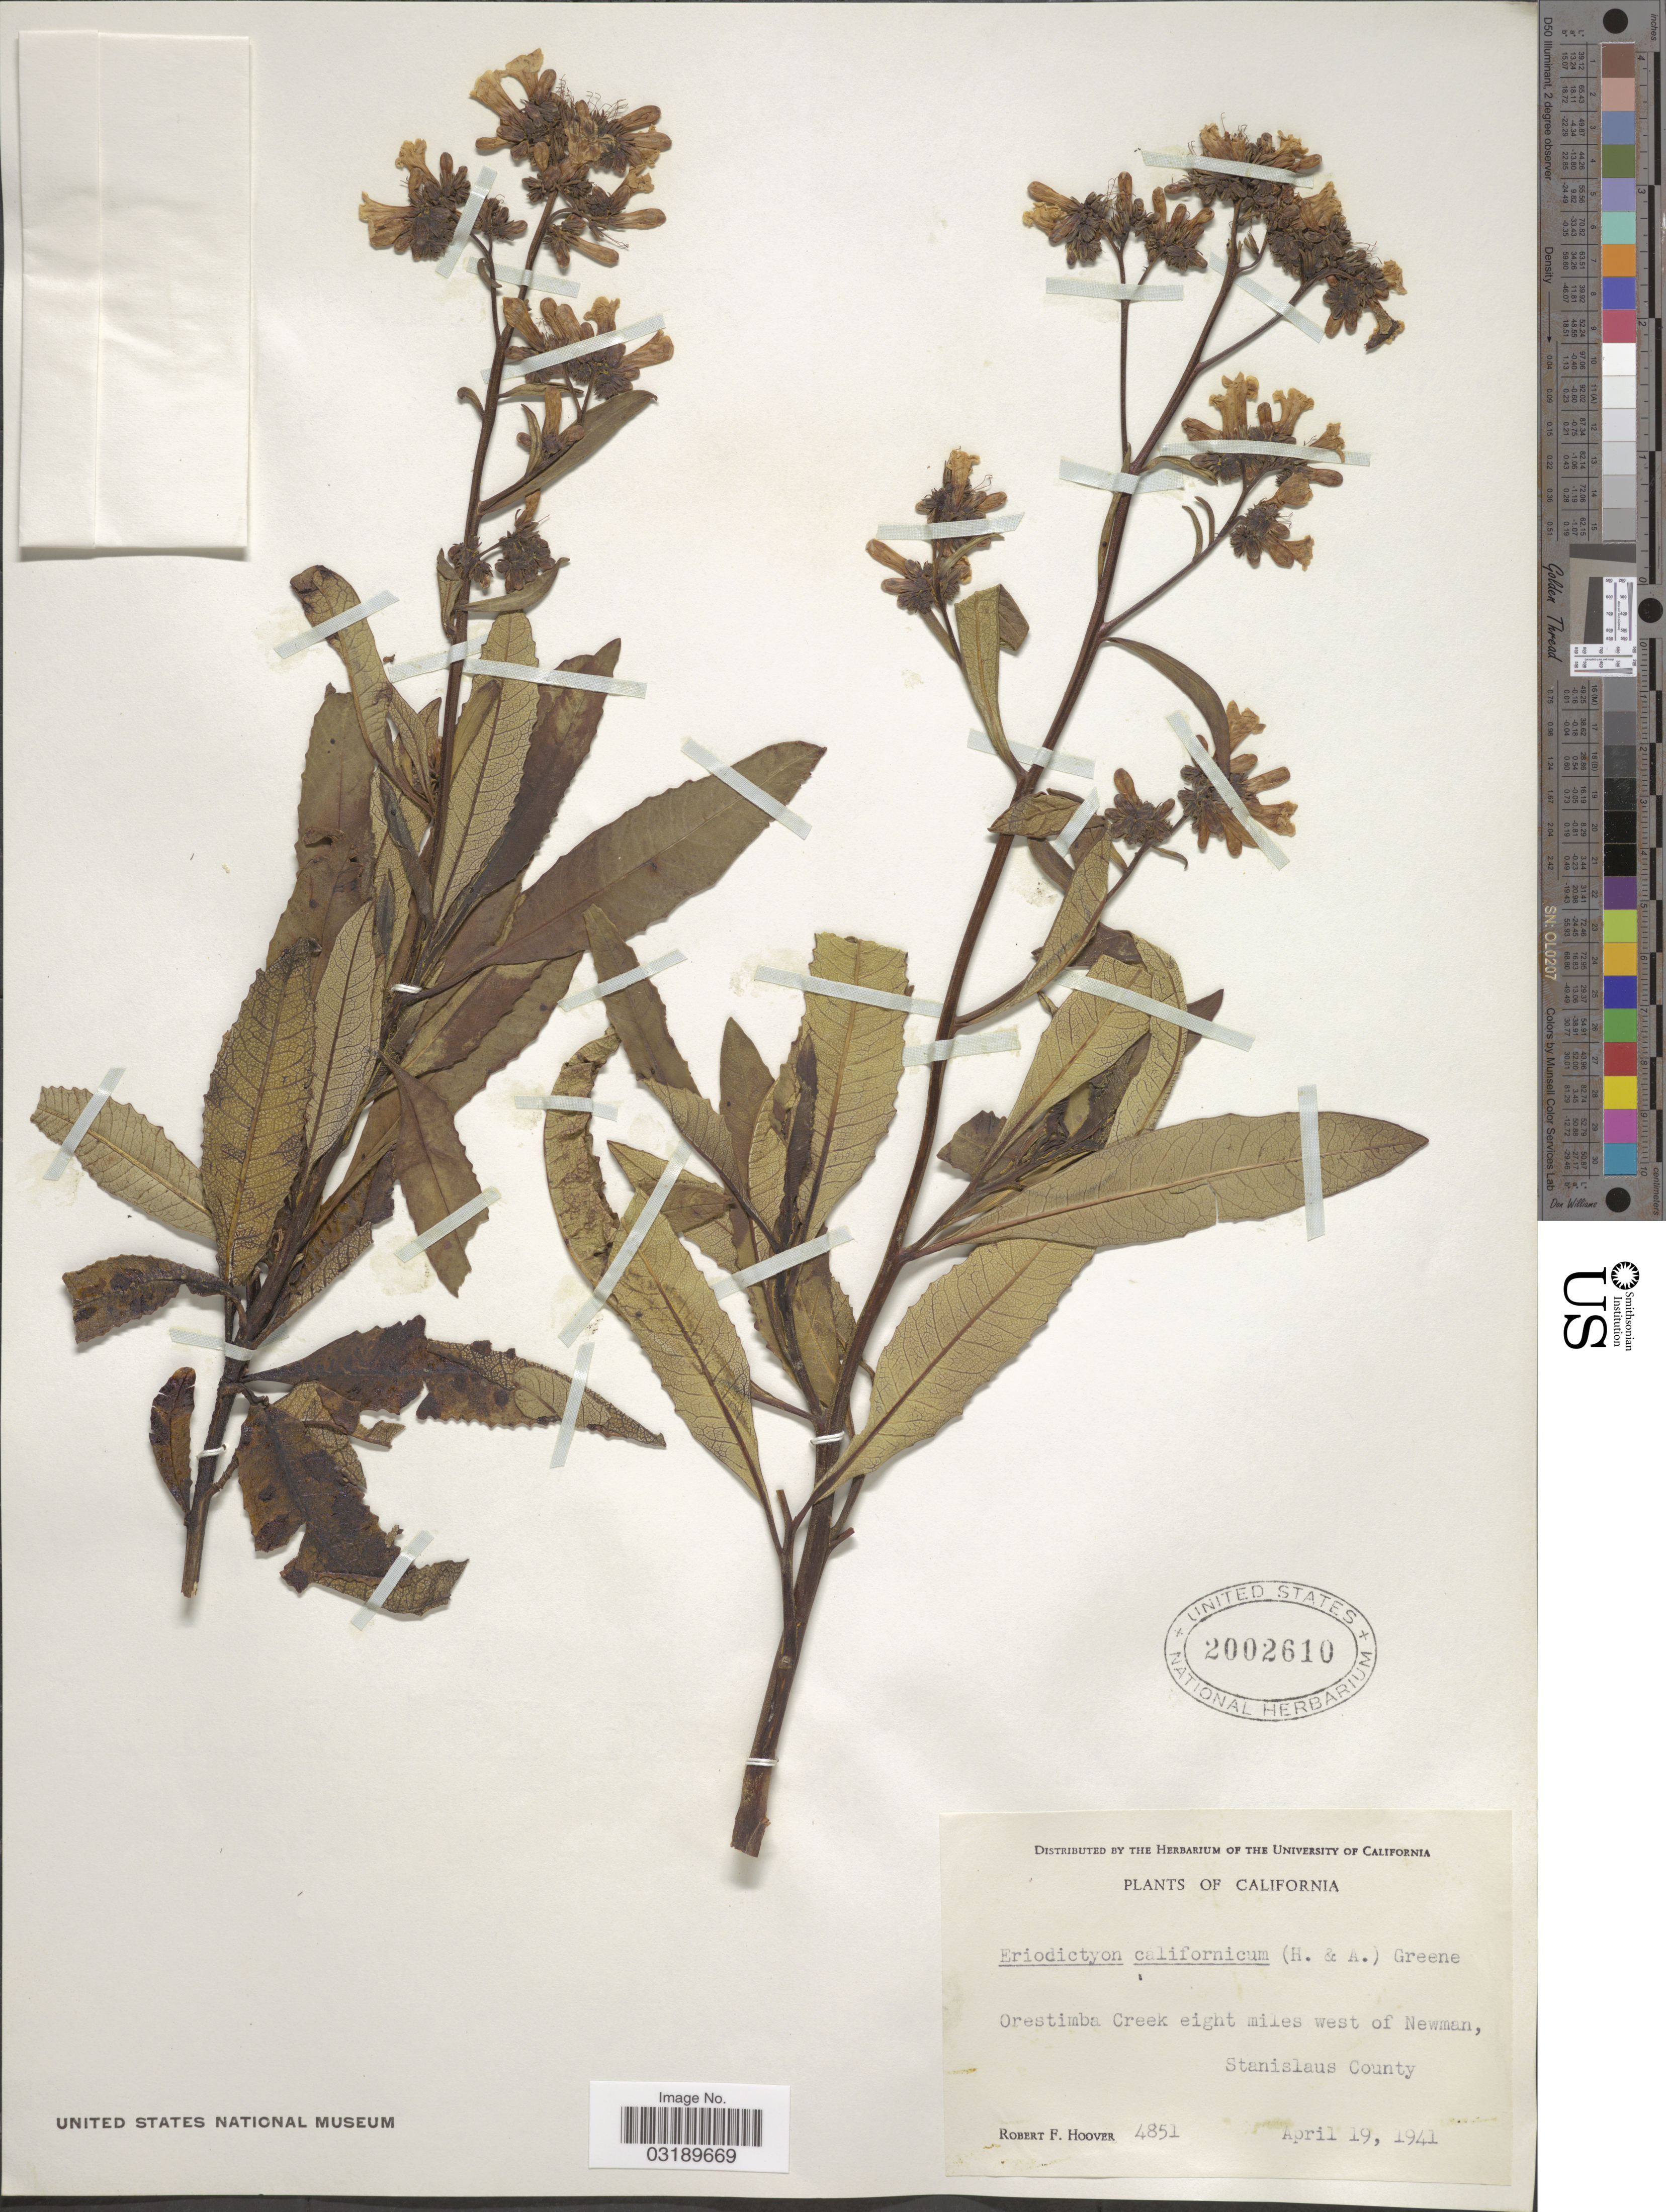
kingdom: Plantae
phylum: Tracheophyta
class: Magnoliopsida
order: Boraginales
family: Namaceae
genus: Eriodictyon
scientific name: Eriodictyon californicum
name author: (Hook. & Arn.) Torr.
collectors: R. F. Hoover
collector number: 4851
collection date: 1941-04-19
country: United States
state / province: California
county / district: Stanislaus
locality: Orestimba Creek eight miles west of Newman, Stanislaus County.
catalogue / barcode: US 2002610